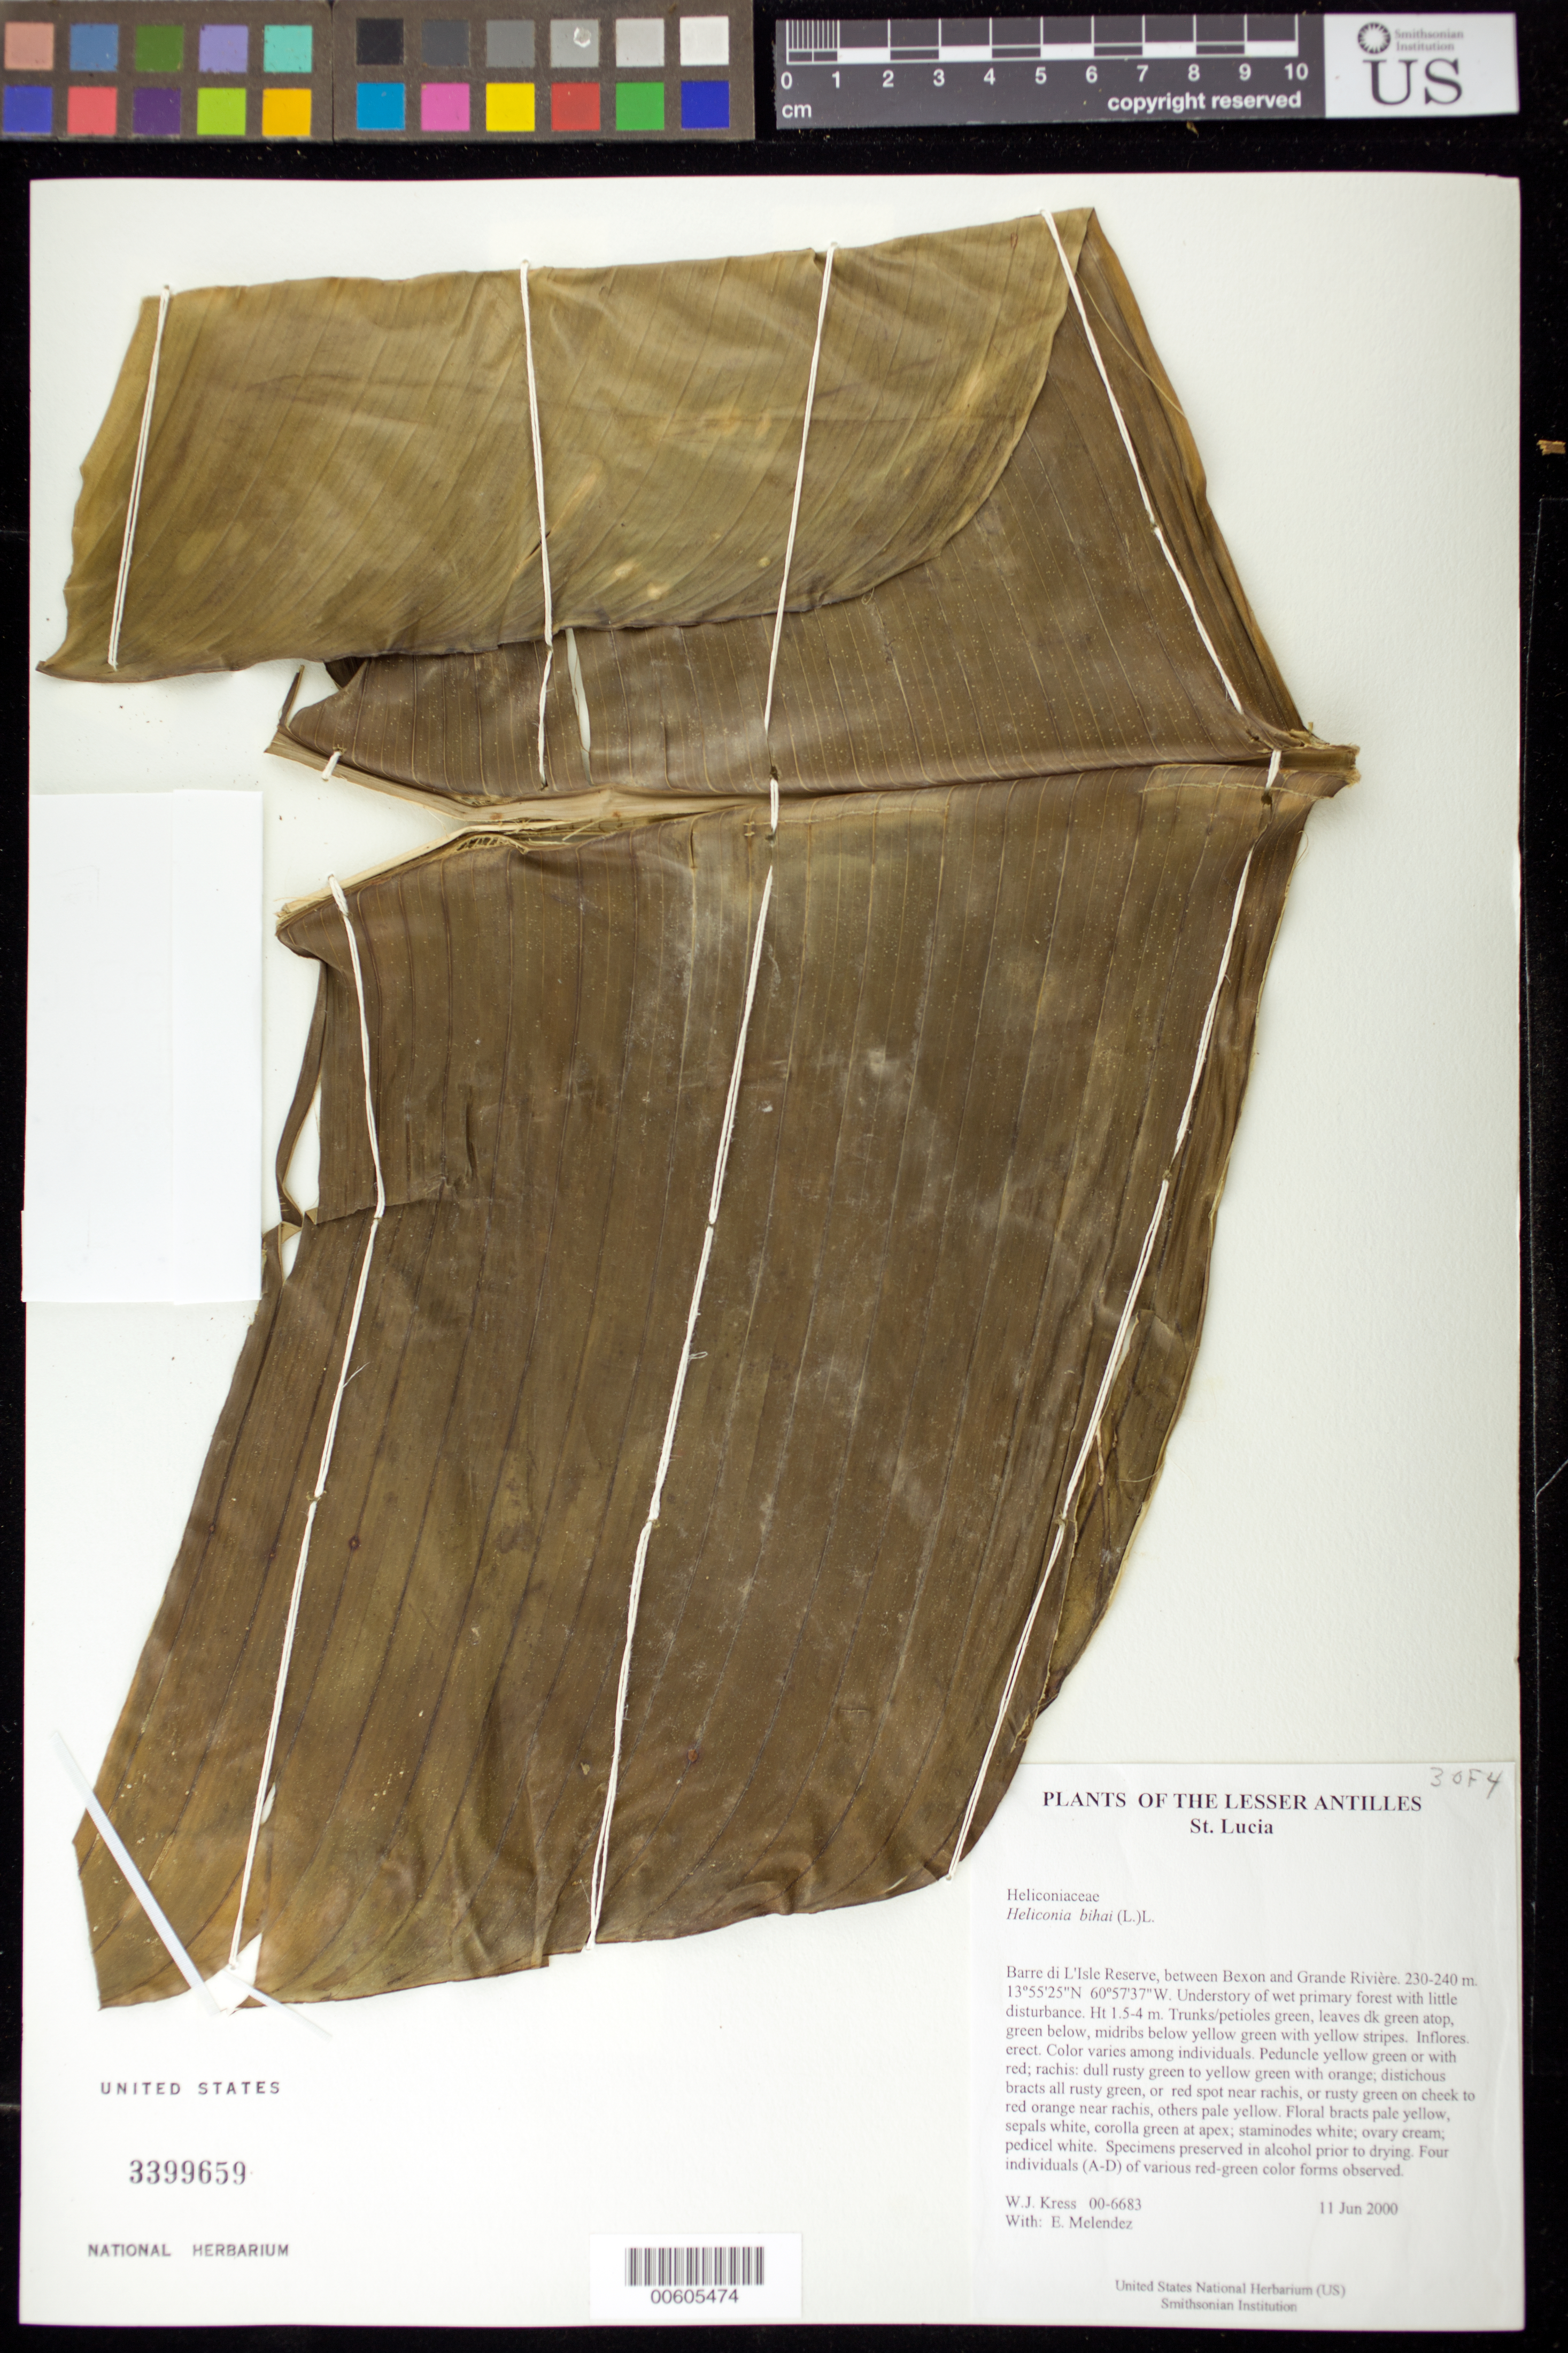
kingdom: Plantae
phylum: Tracheophyta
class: Liliopsida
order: Zingiberales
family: Heliconiaceae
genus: Heliconia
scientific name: Heliconia bihai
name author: (L.) L.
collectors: W. J. Kress, E. Meléndez & E. Temeles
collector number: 00-6683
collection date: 2000-06-11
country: St. Lucia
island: St. Lucia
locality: Barre di L'Isle Reserve, between Bexon and Grande Rivière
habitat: Understory of wet primary forest with little disturbance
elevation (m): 230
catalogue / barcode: US 3399659